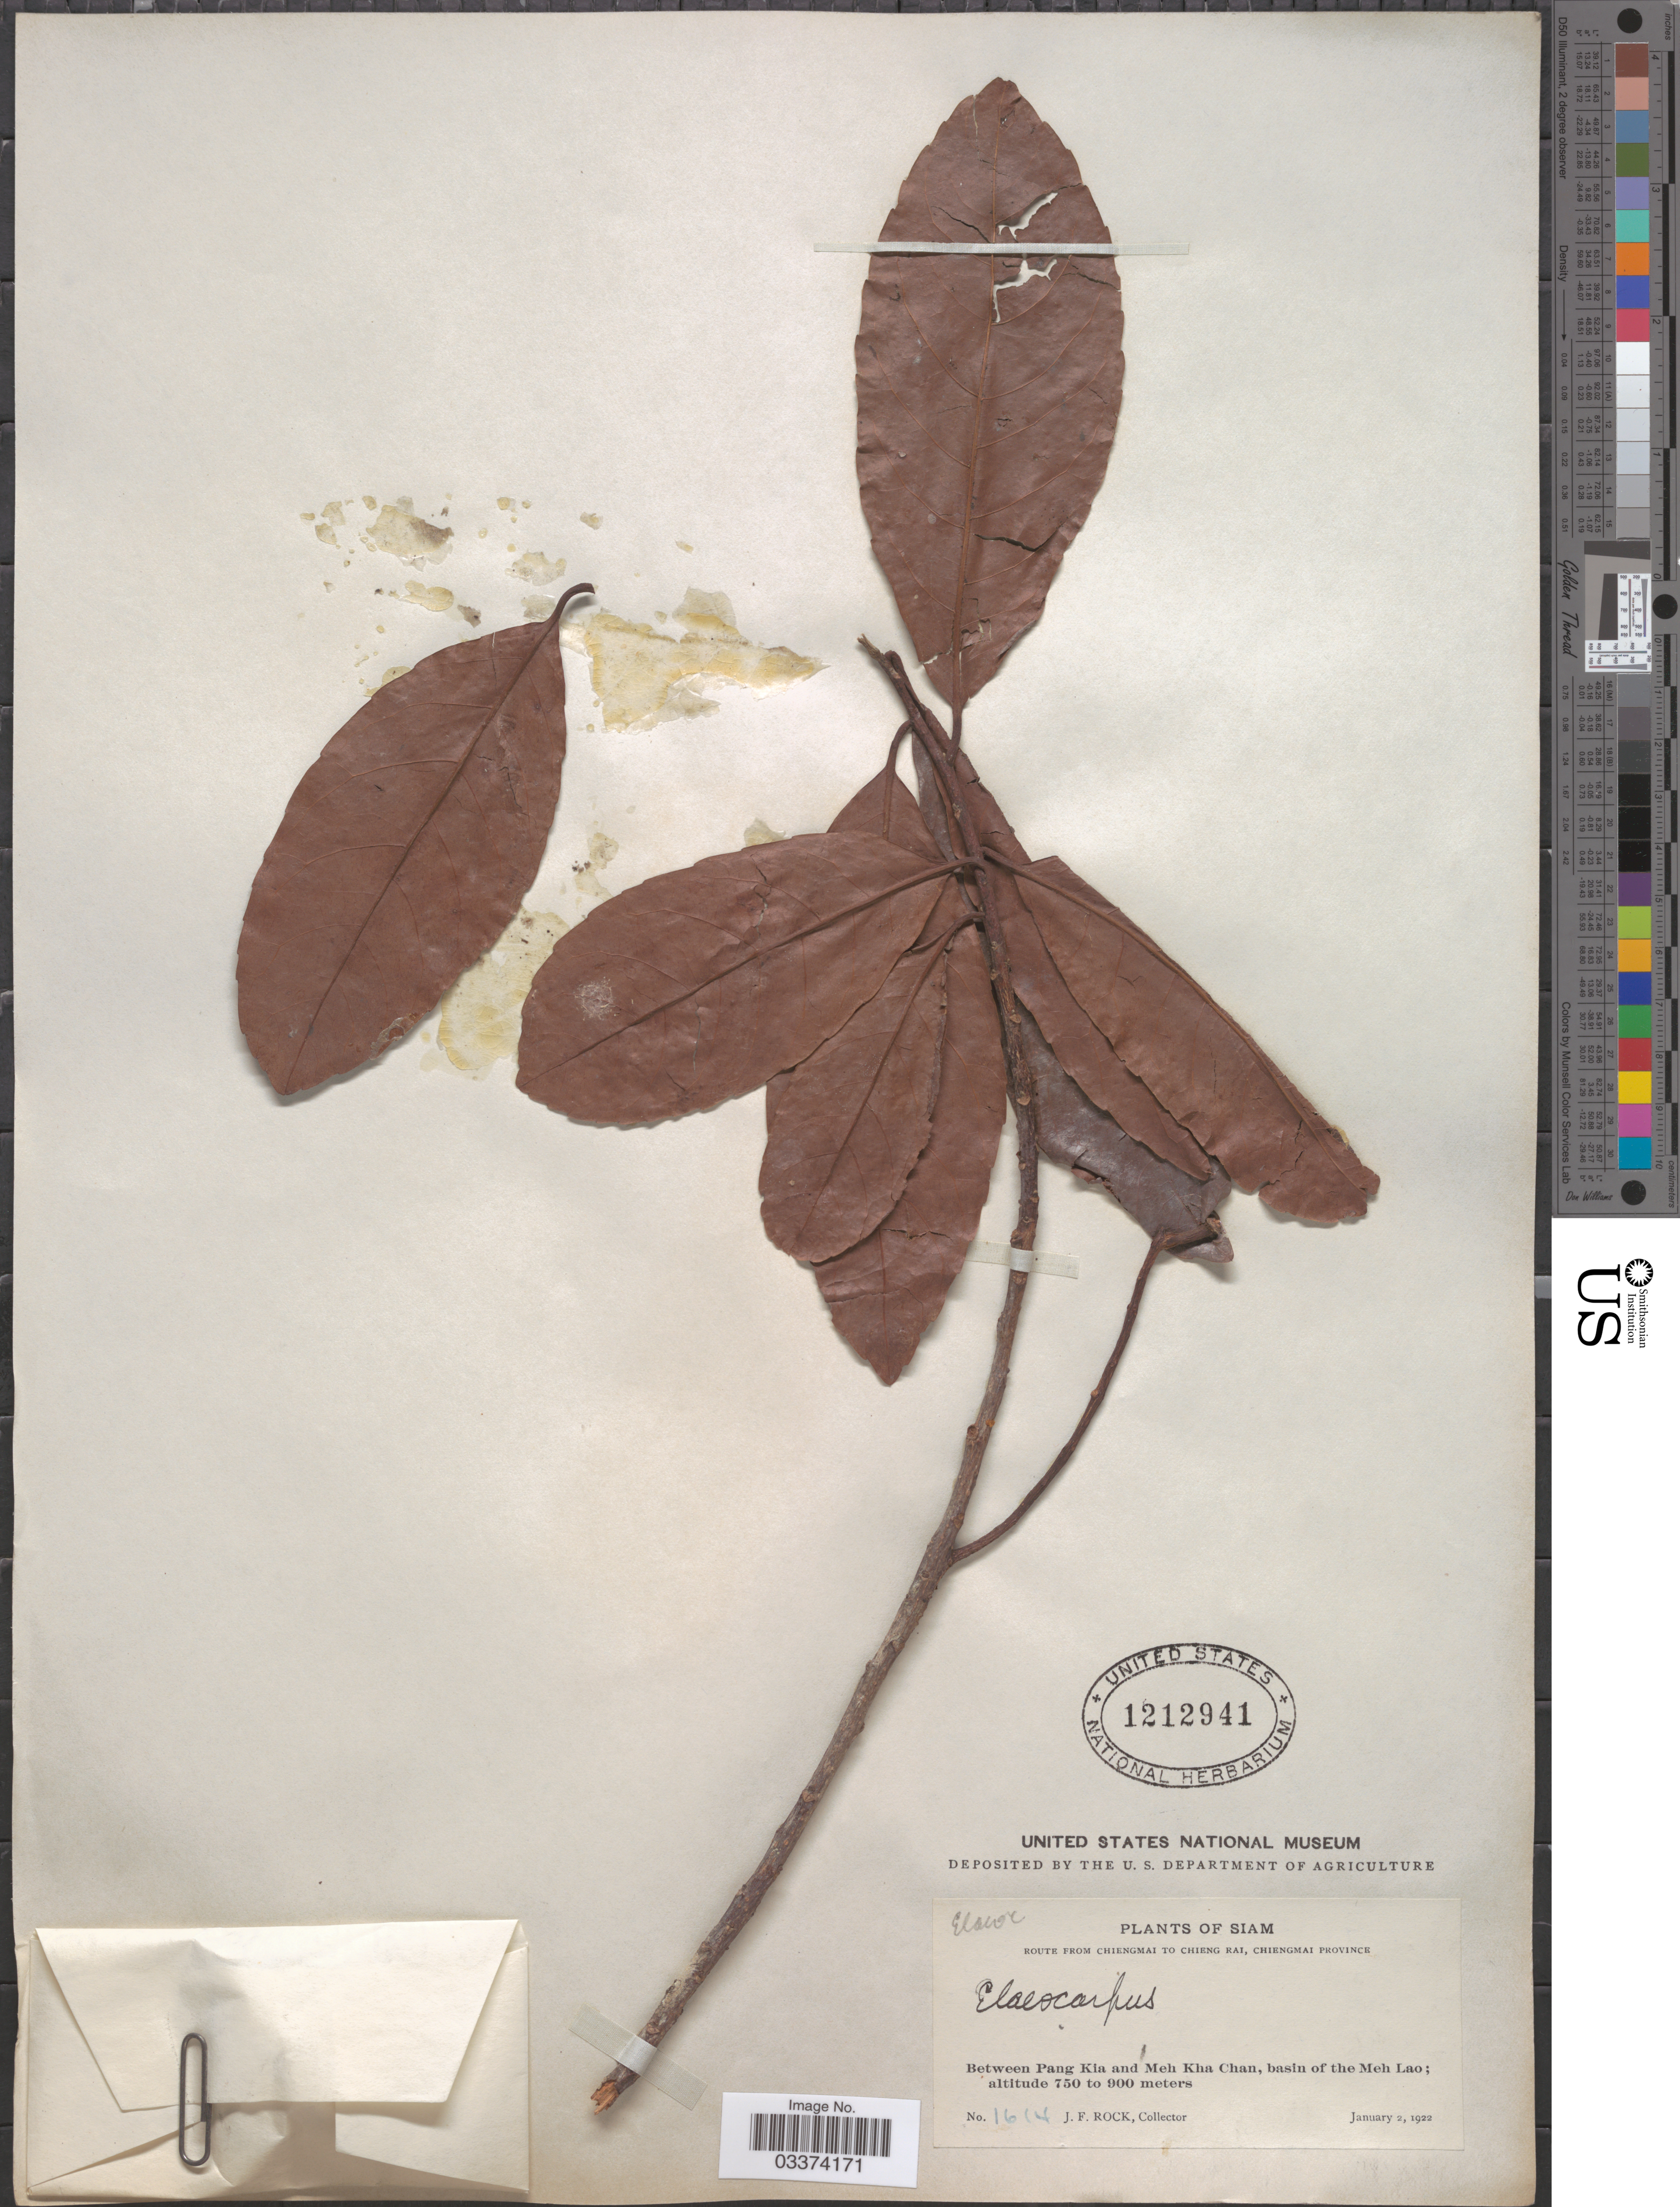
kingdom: Plantae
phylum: Tracheophyta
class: Magnoliopsida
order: Oxalidales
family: Elaeocarpaceae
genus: Elaeocarpus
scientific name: Elaeocarpus sp.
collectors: J. Rock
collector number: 1614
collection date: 1922-01-02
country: Thailand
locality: Siam. Route from Chiengmai to Chieng Rai, Chiengmai Province. Between Pang Kia and Meh Kha Chan, basin of the Meh Lao.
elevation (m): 750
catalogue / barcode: US 1212941